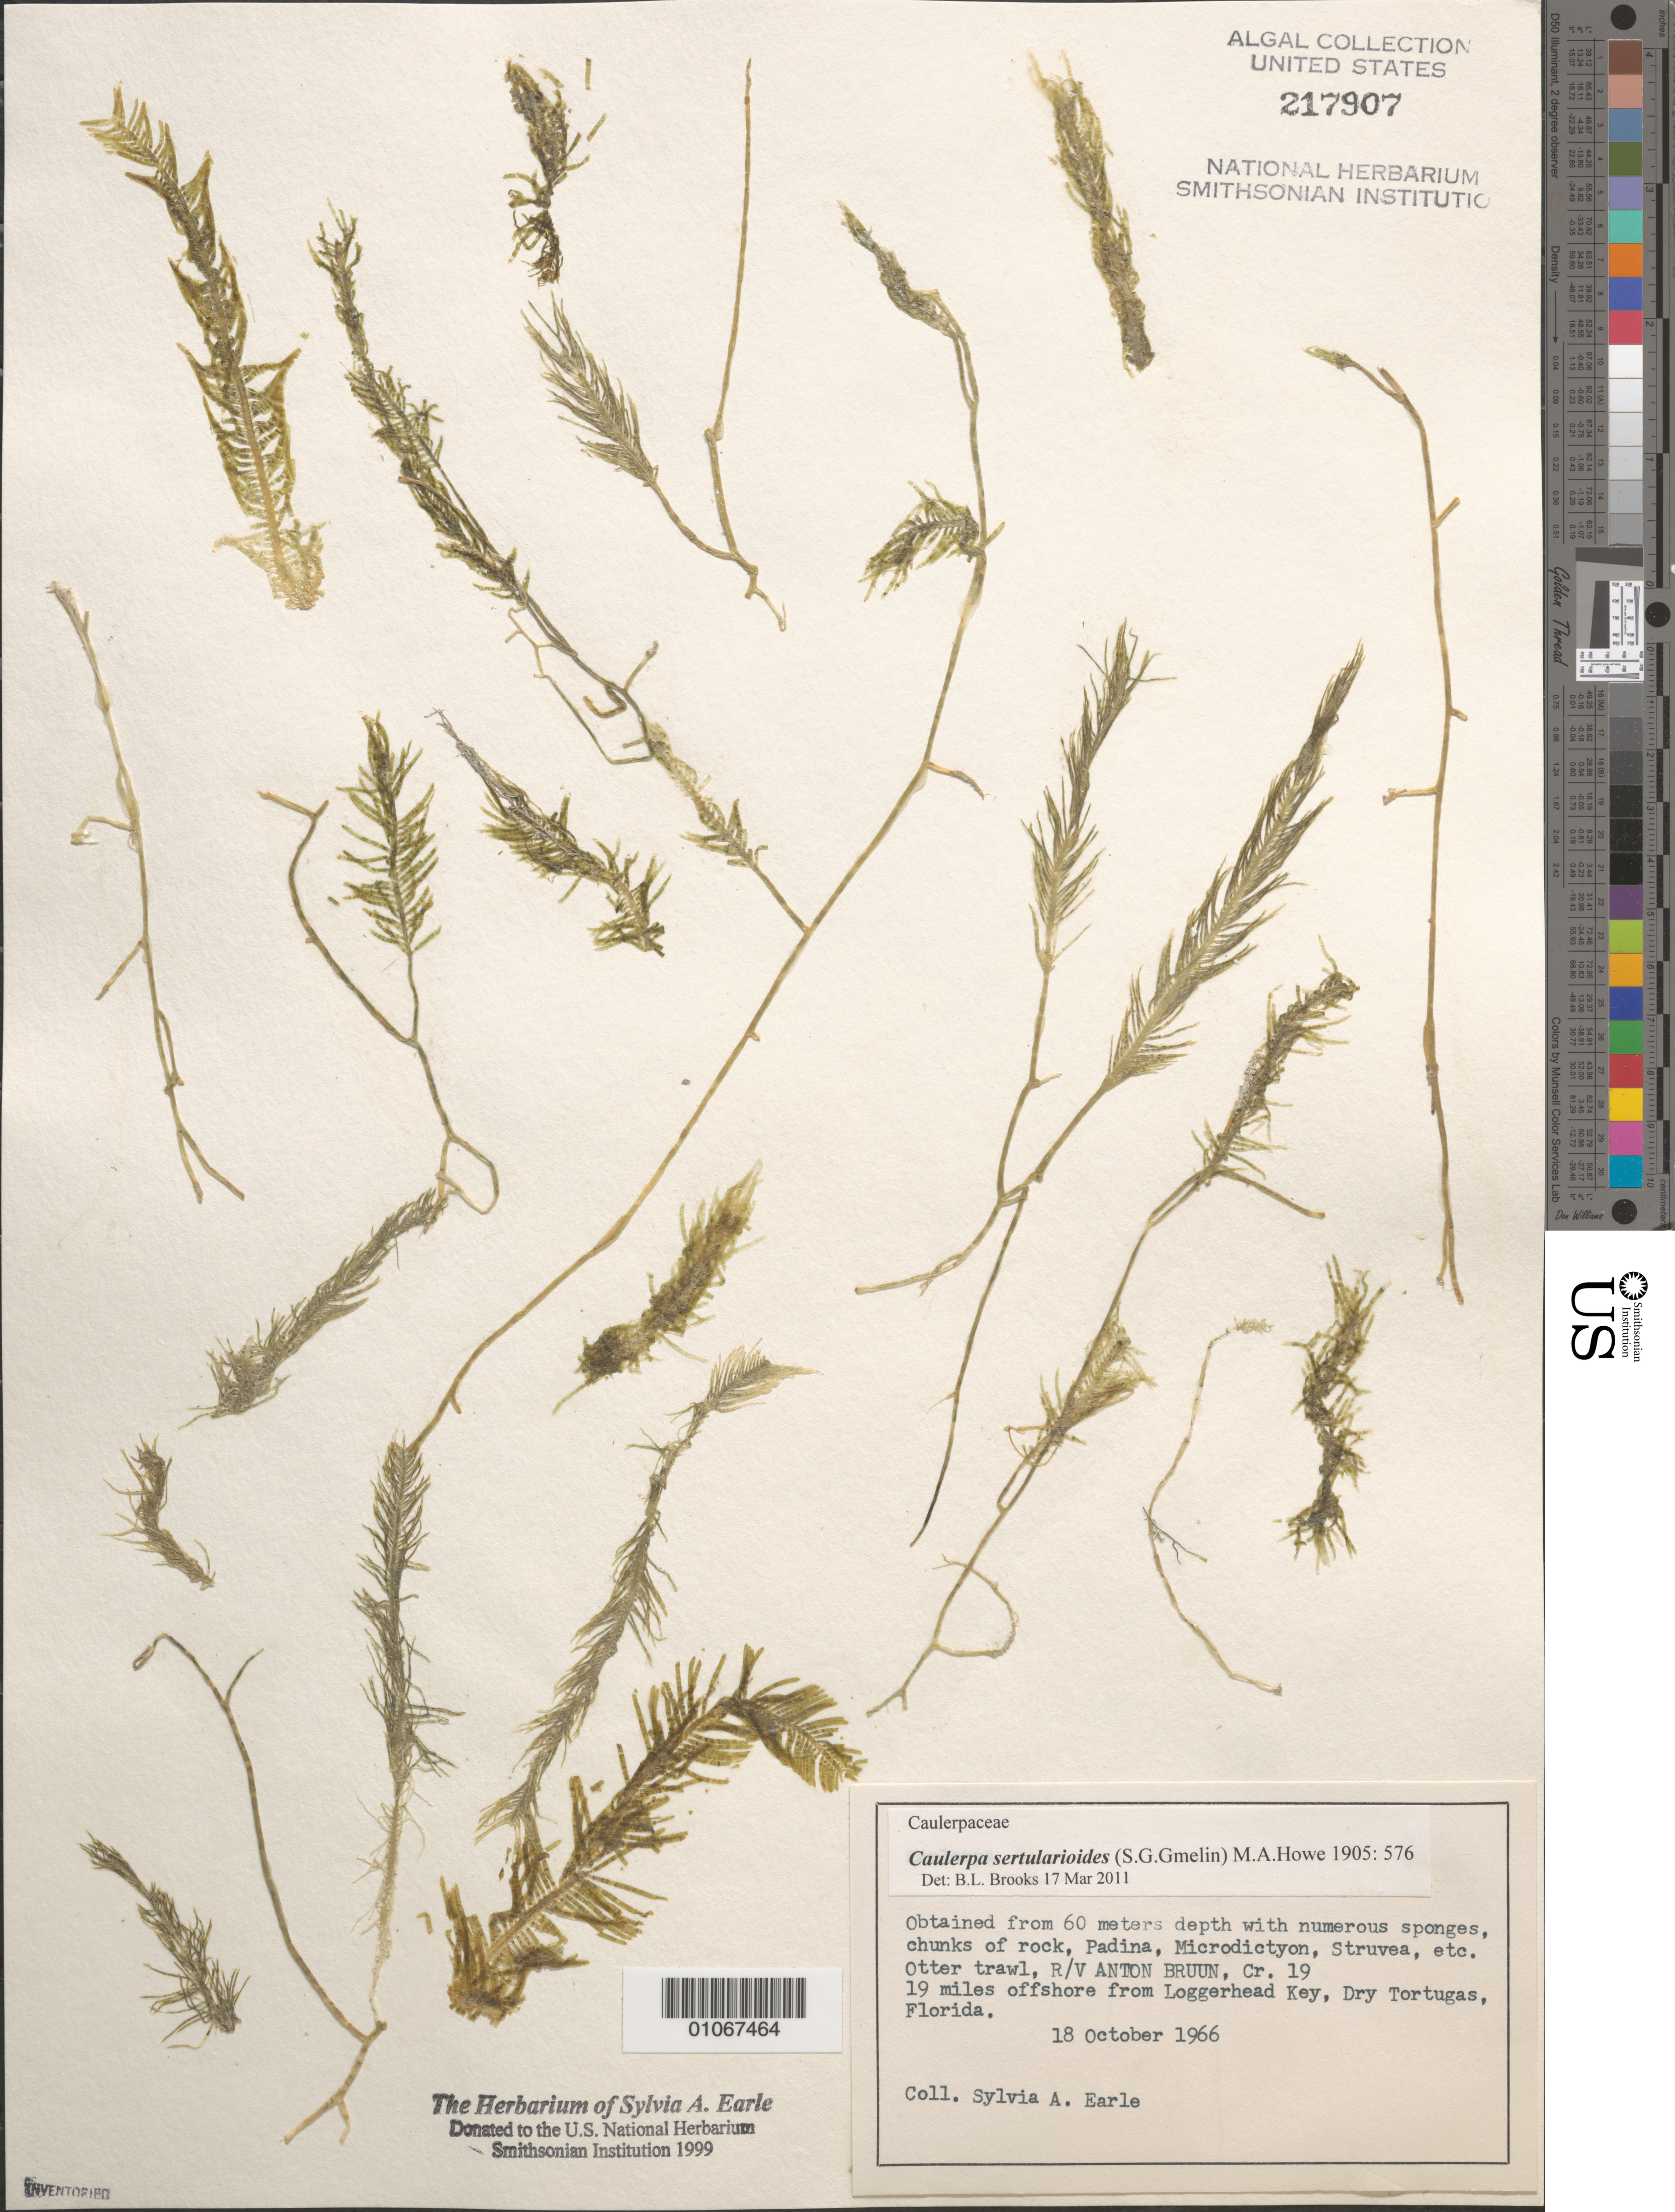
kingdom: Plantae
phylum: Chlorophyta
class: Ulvophyceae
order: Bryopsidales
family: Caulerpaceae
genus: Caulerpa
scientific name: Caulerpa sertularioides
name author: (S.G. Gmel.) M. Howe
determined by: Brooks, B. L., (BOT), Smithsonian Institution - National Museum of Natural History (UNITED STATES)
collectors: S. A. Earle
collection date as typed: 18 Oct 1966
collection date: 1966-10-18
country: United States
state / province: Florida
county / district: Monroe County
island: Dry Tortugas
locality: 19 miles off Loggerhead Key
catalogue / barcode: US 217907